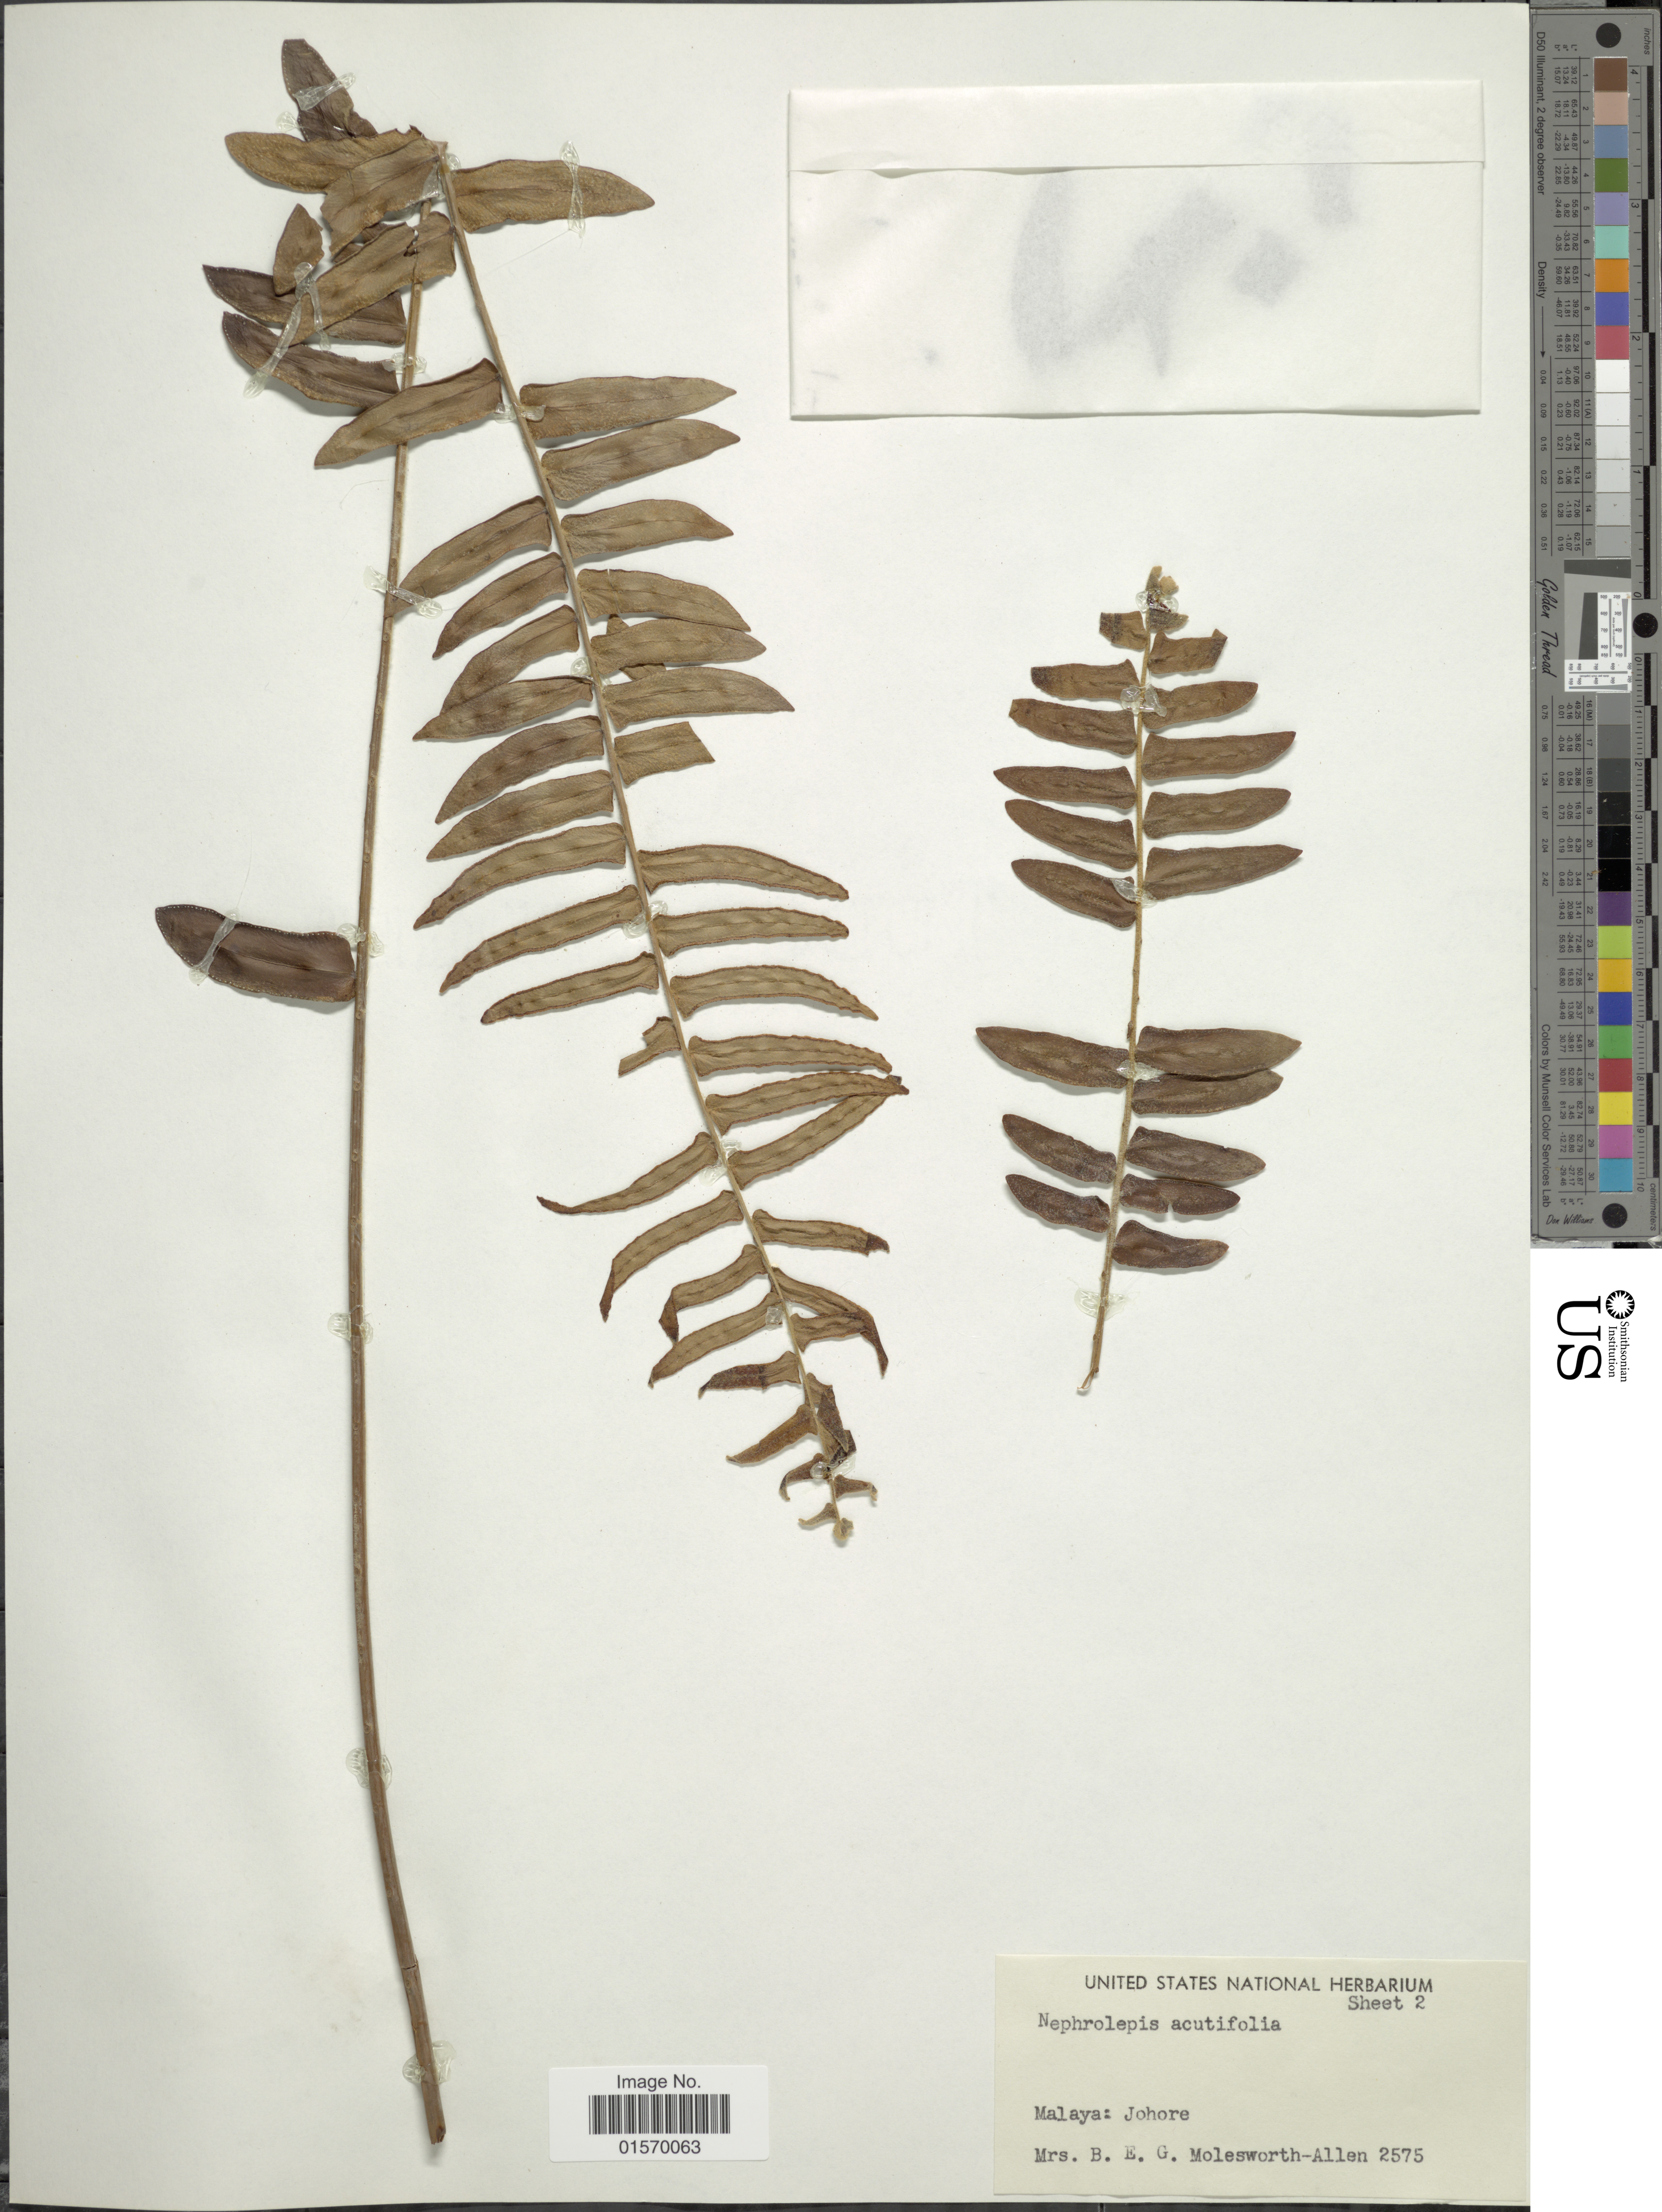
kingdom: Plantae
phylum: Tracheophyta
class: Polypodiopsida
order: Polypodiales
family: Nephrolepidaceae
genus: Nephrolepis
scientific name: Nephrolepis acutifolia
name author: (Desv.) Chr.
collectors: B. E. G. Molesworth-Allen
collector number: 2575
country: Malaysia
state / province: Johor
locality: Malaya: Johore